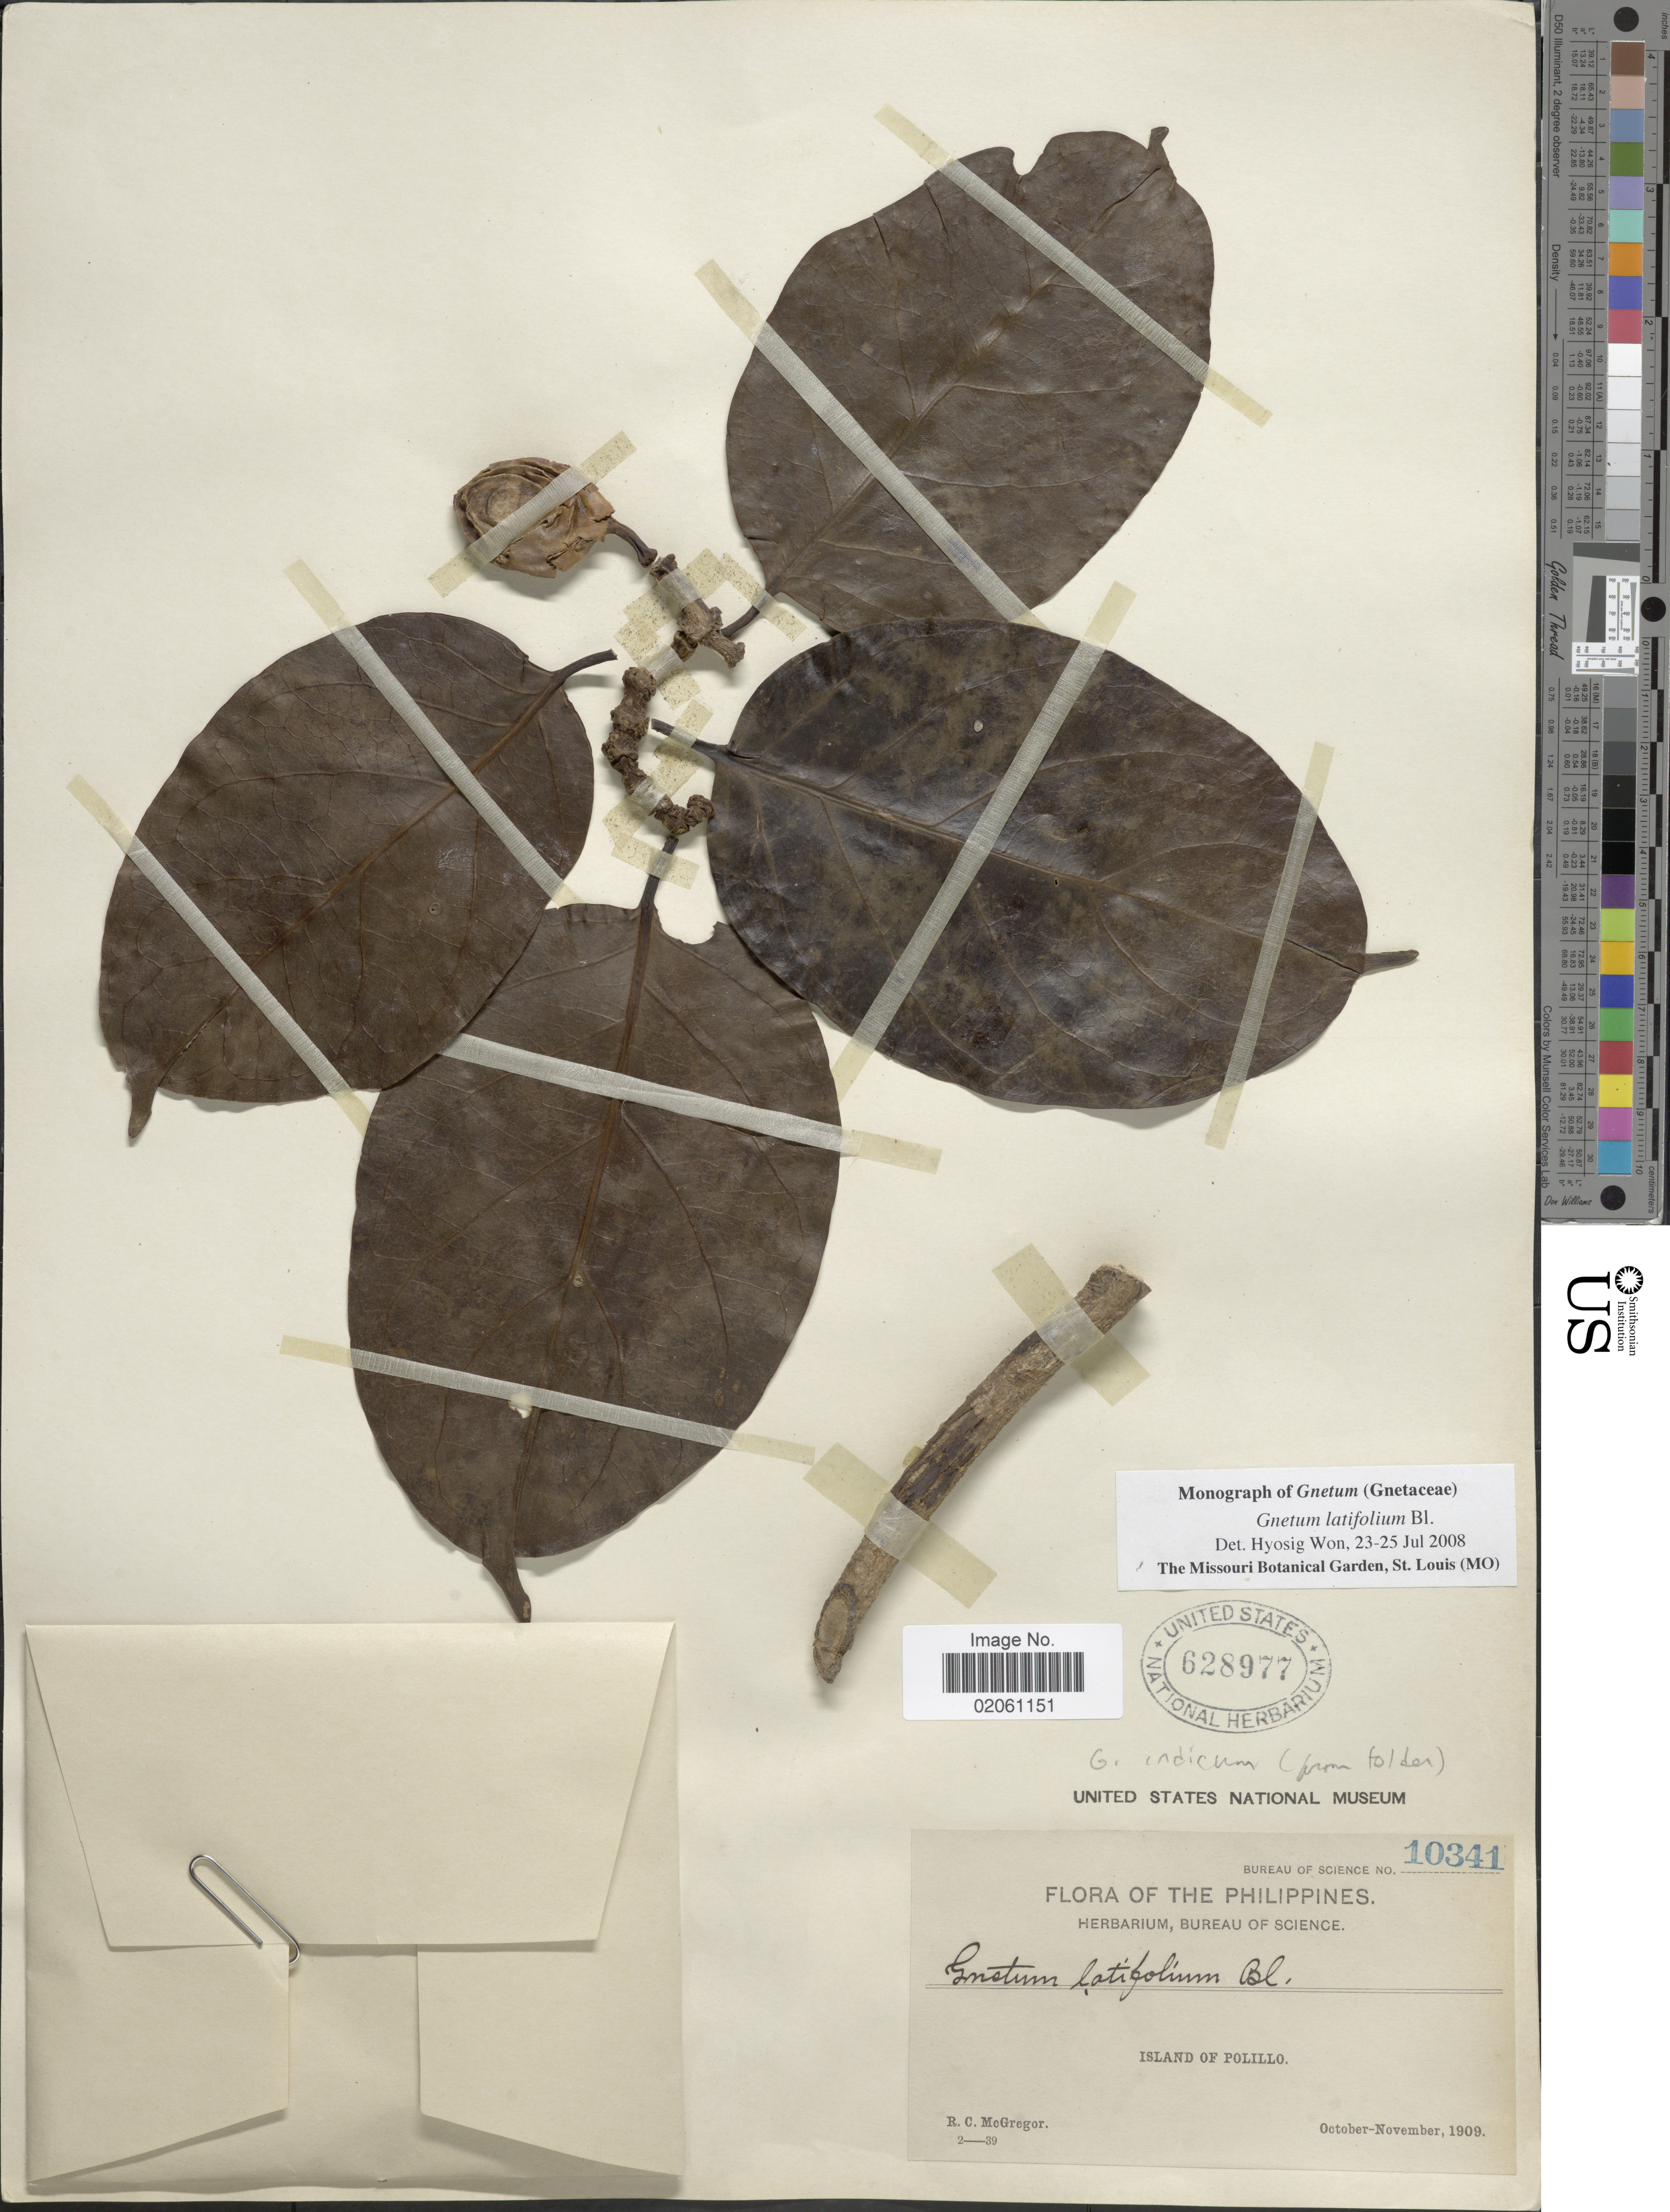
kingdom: Plantae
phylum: Tracheophyta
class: Gnetopsida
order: Gnetales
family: Gnetaceae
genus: Gnetum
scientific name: Gnetum indicum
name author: (Lour.) Merr.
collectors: R. C. McGregor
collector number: Bureau of Science 10341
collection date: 1909-10/1909-11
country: Philippines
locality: Island of Polillo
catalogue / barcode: US 628977